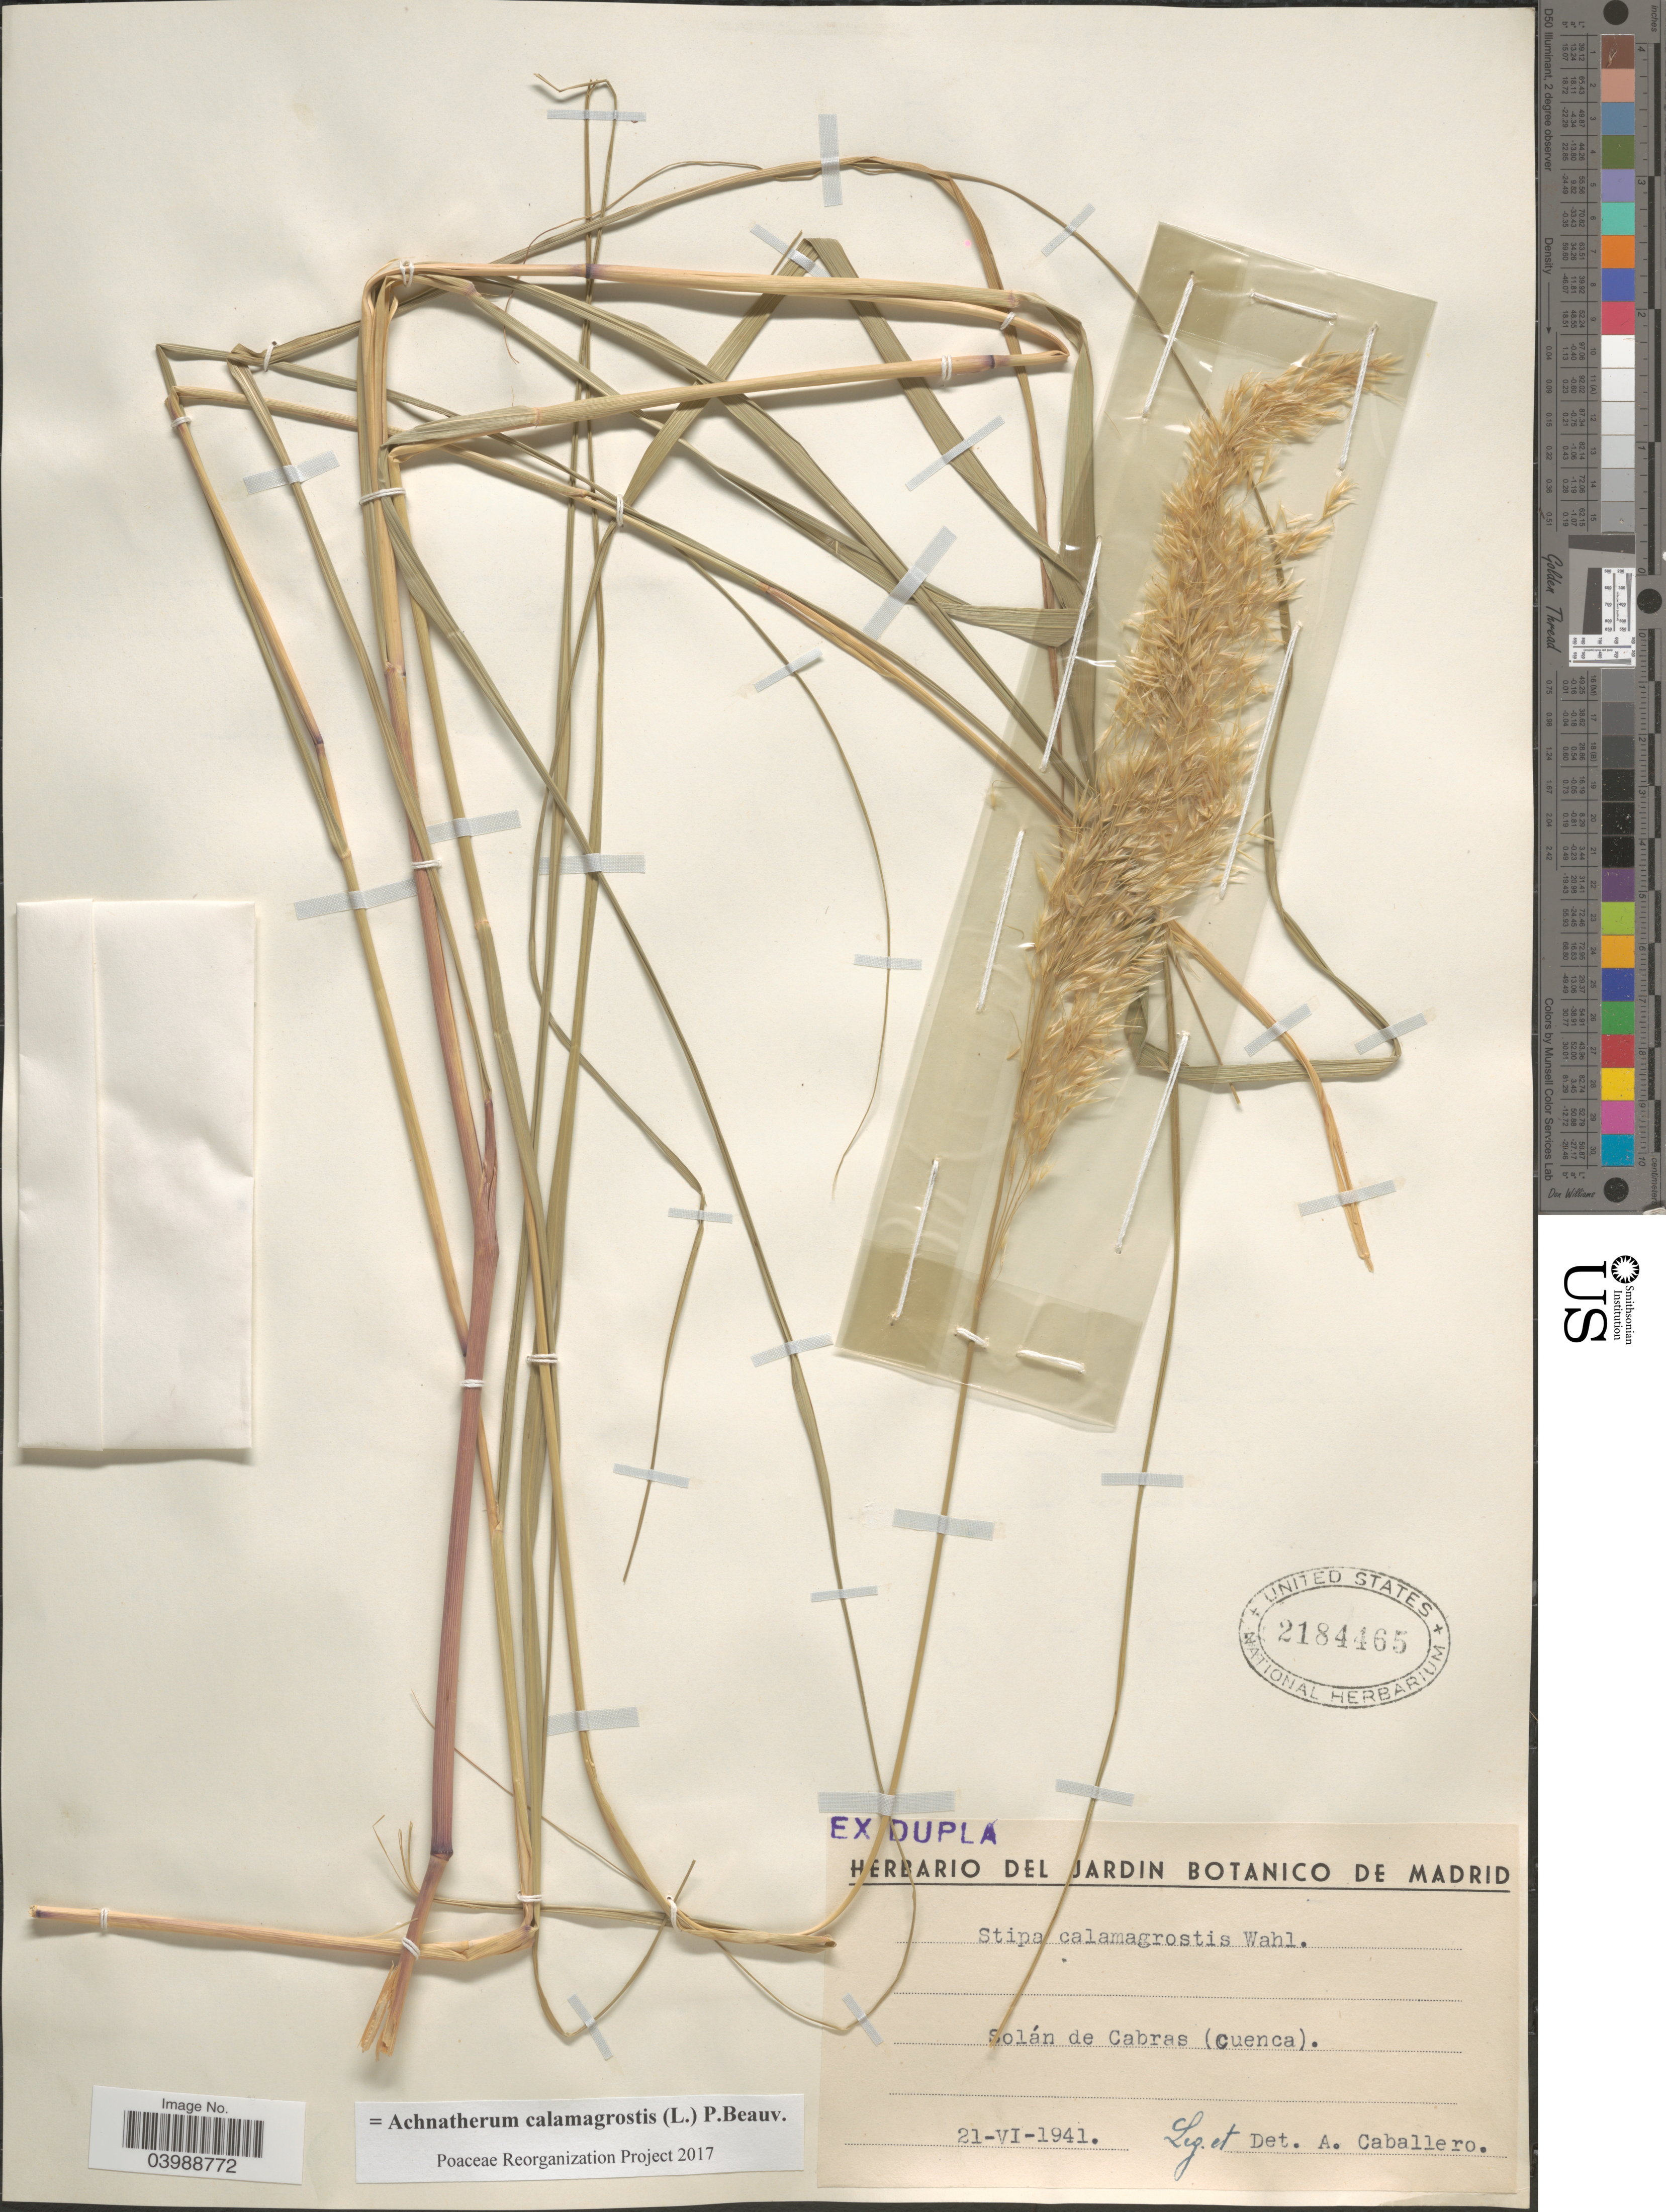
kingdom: Plantae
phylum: Tracheophyta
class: Liliopsida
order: Poales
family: Poaceae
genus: Achnatherum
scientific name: Achnatherum calamagrostis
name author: (L.) P. Beauv.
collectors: A. Caballero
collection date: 1941-06-21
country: Spain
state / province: Madrid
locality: Solán de Cabras (cuenca).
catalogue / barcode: US 2184465